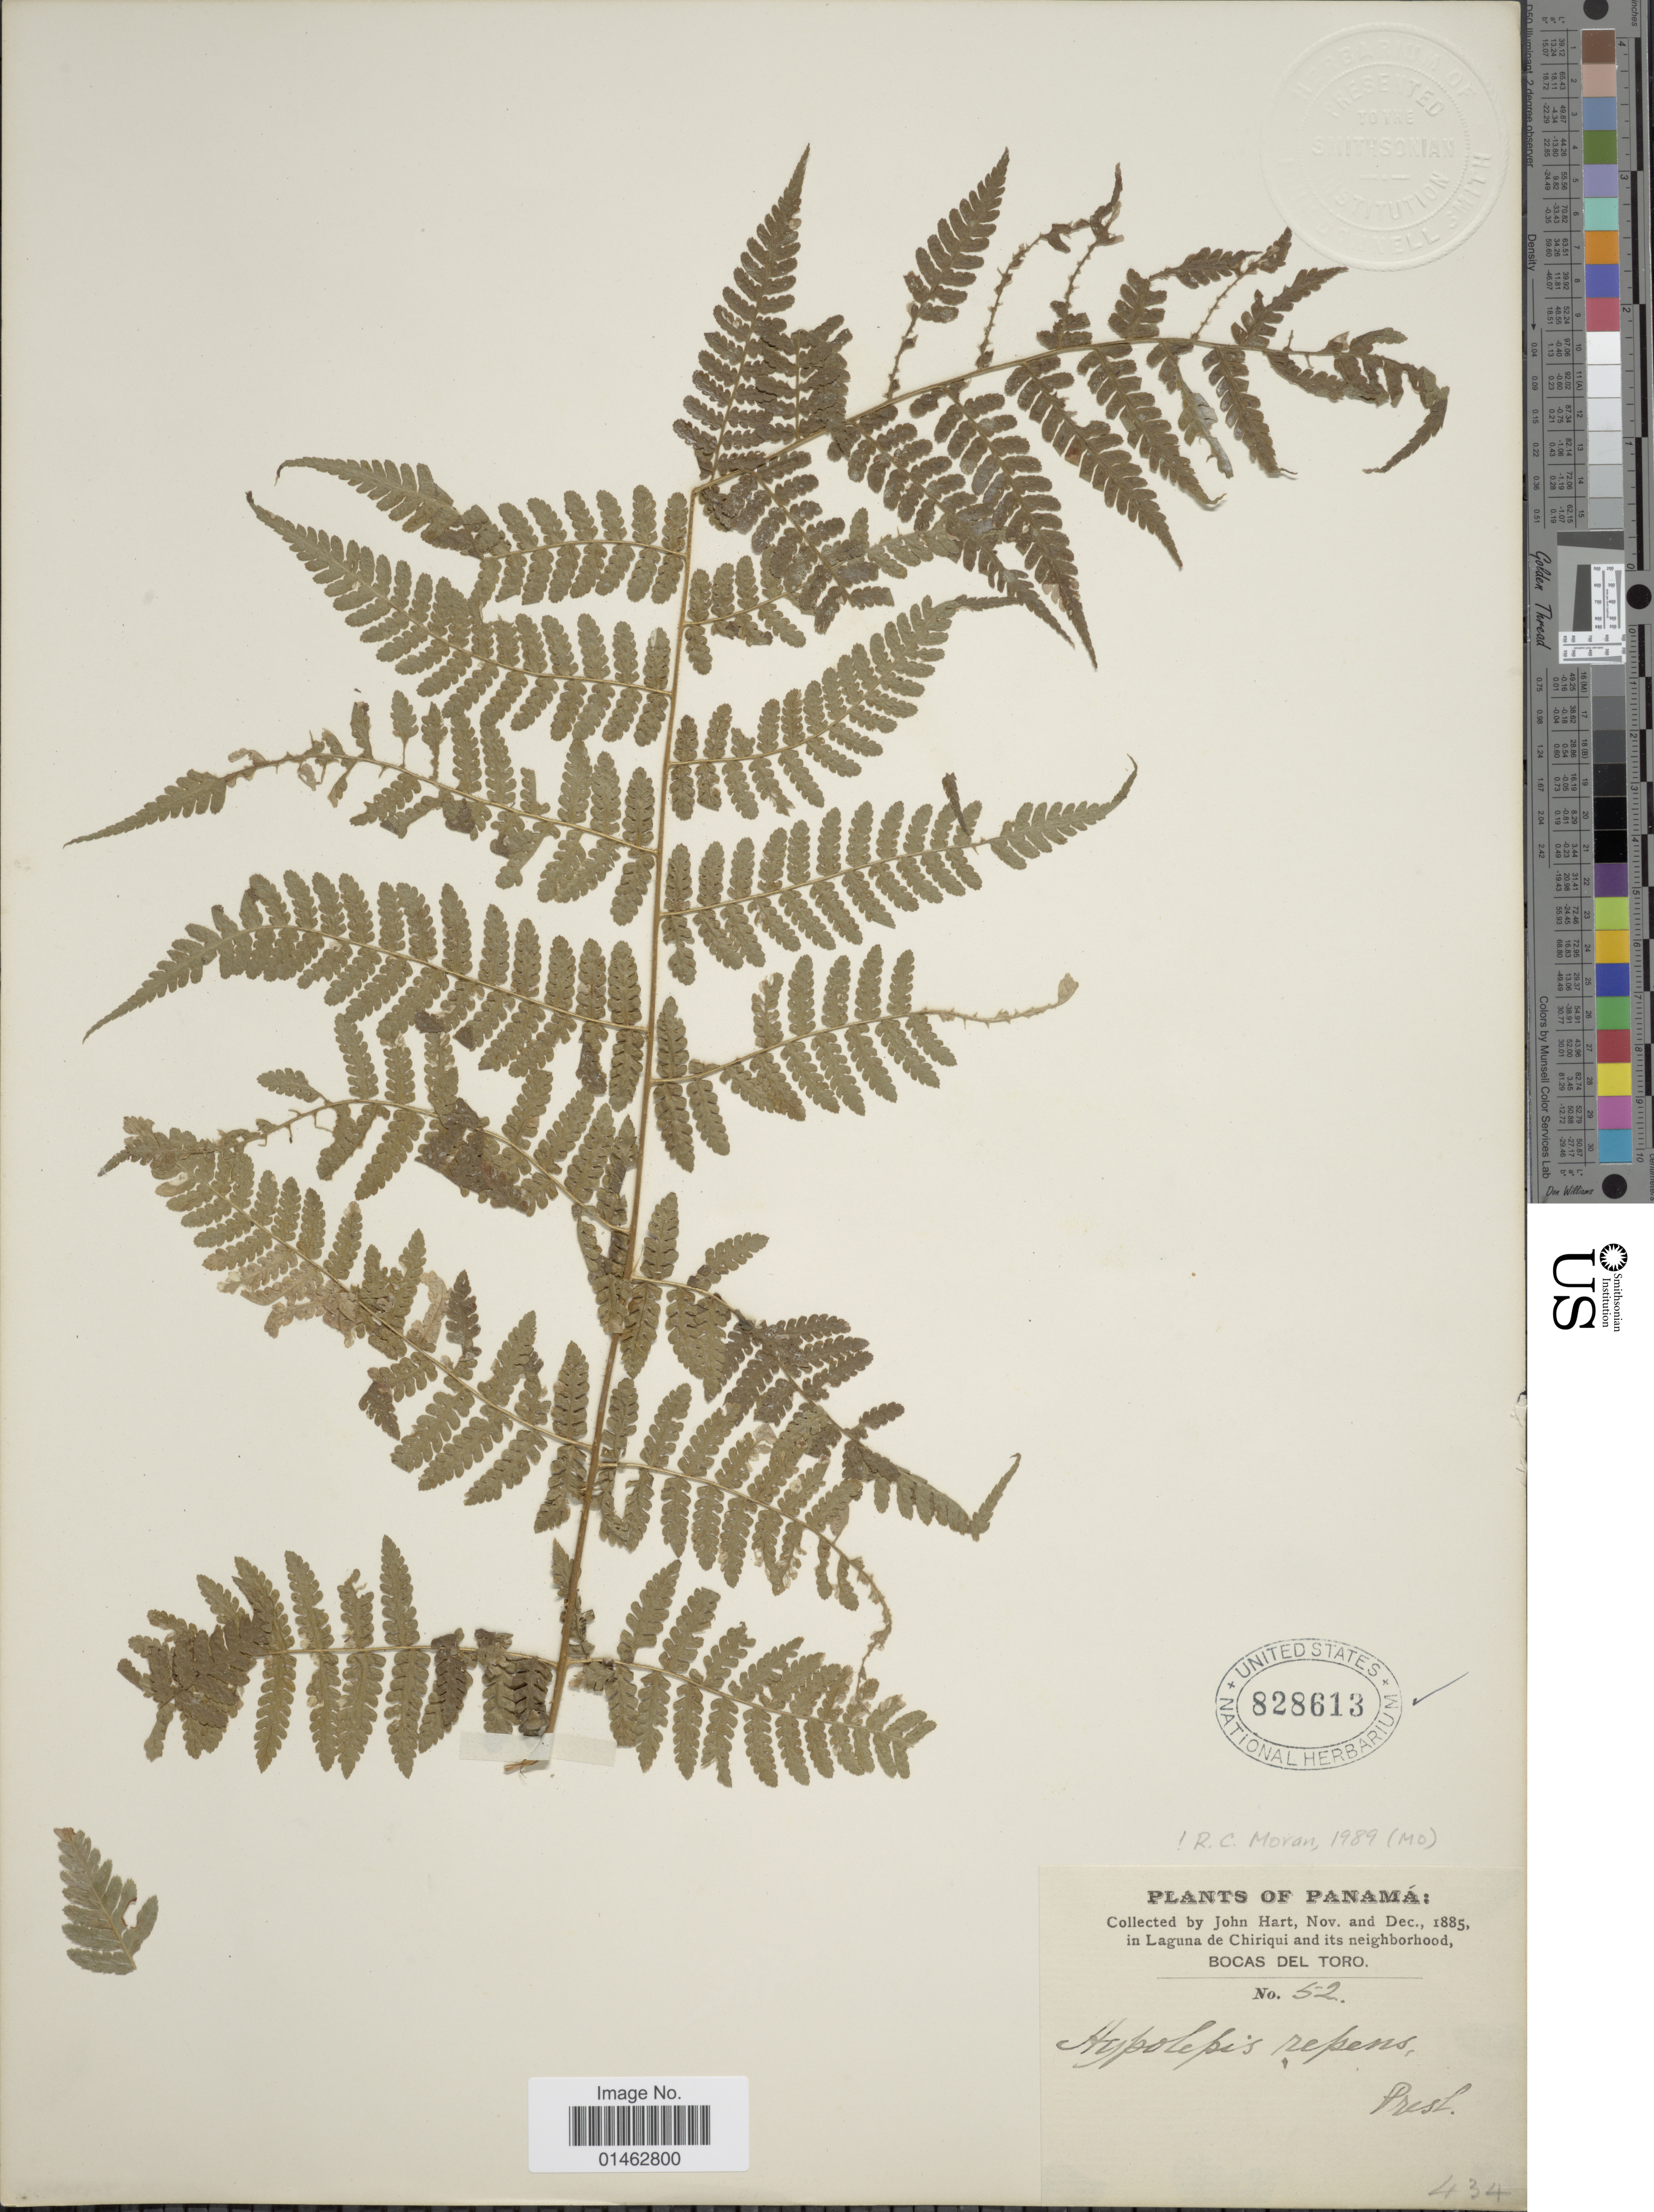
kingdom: Plantae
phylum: Tracheophyta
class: Polypodiopsida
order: Polypodiales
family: Dennstaedtiaceae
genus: Hypolepis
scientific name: Hypolepis repens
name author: (L.) C. Presl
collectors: J. Hart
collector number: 52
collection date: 1885-11/1885-12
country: Panama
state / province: Bocas del Toro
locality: In Laguna de Chiriqui and its neighborhood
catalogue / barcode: US 828613